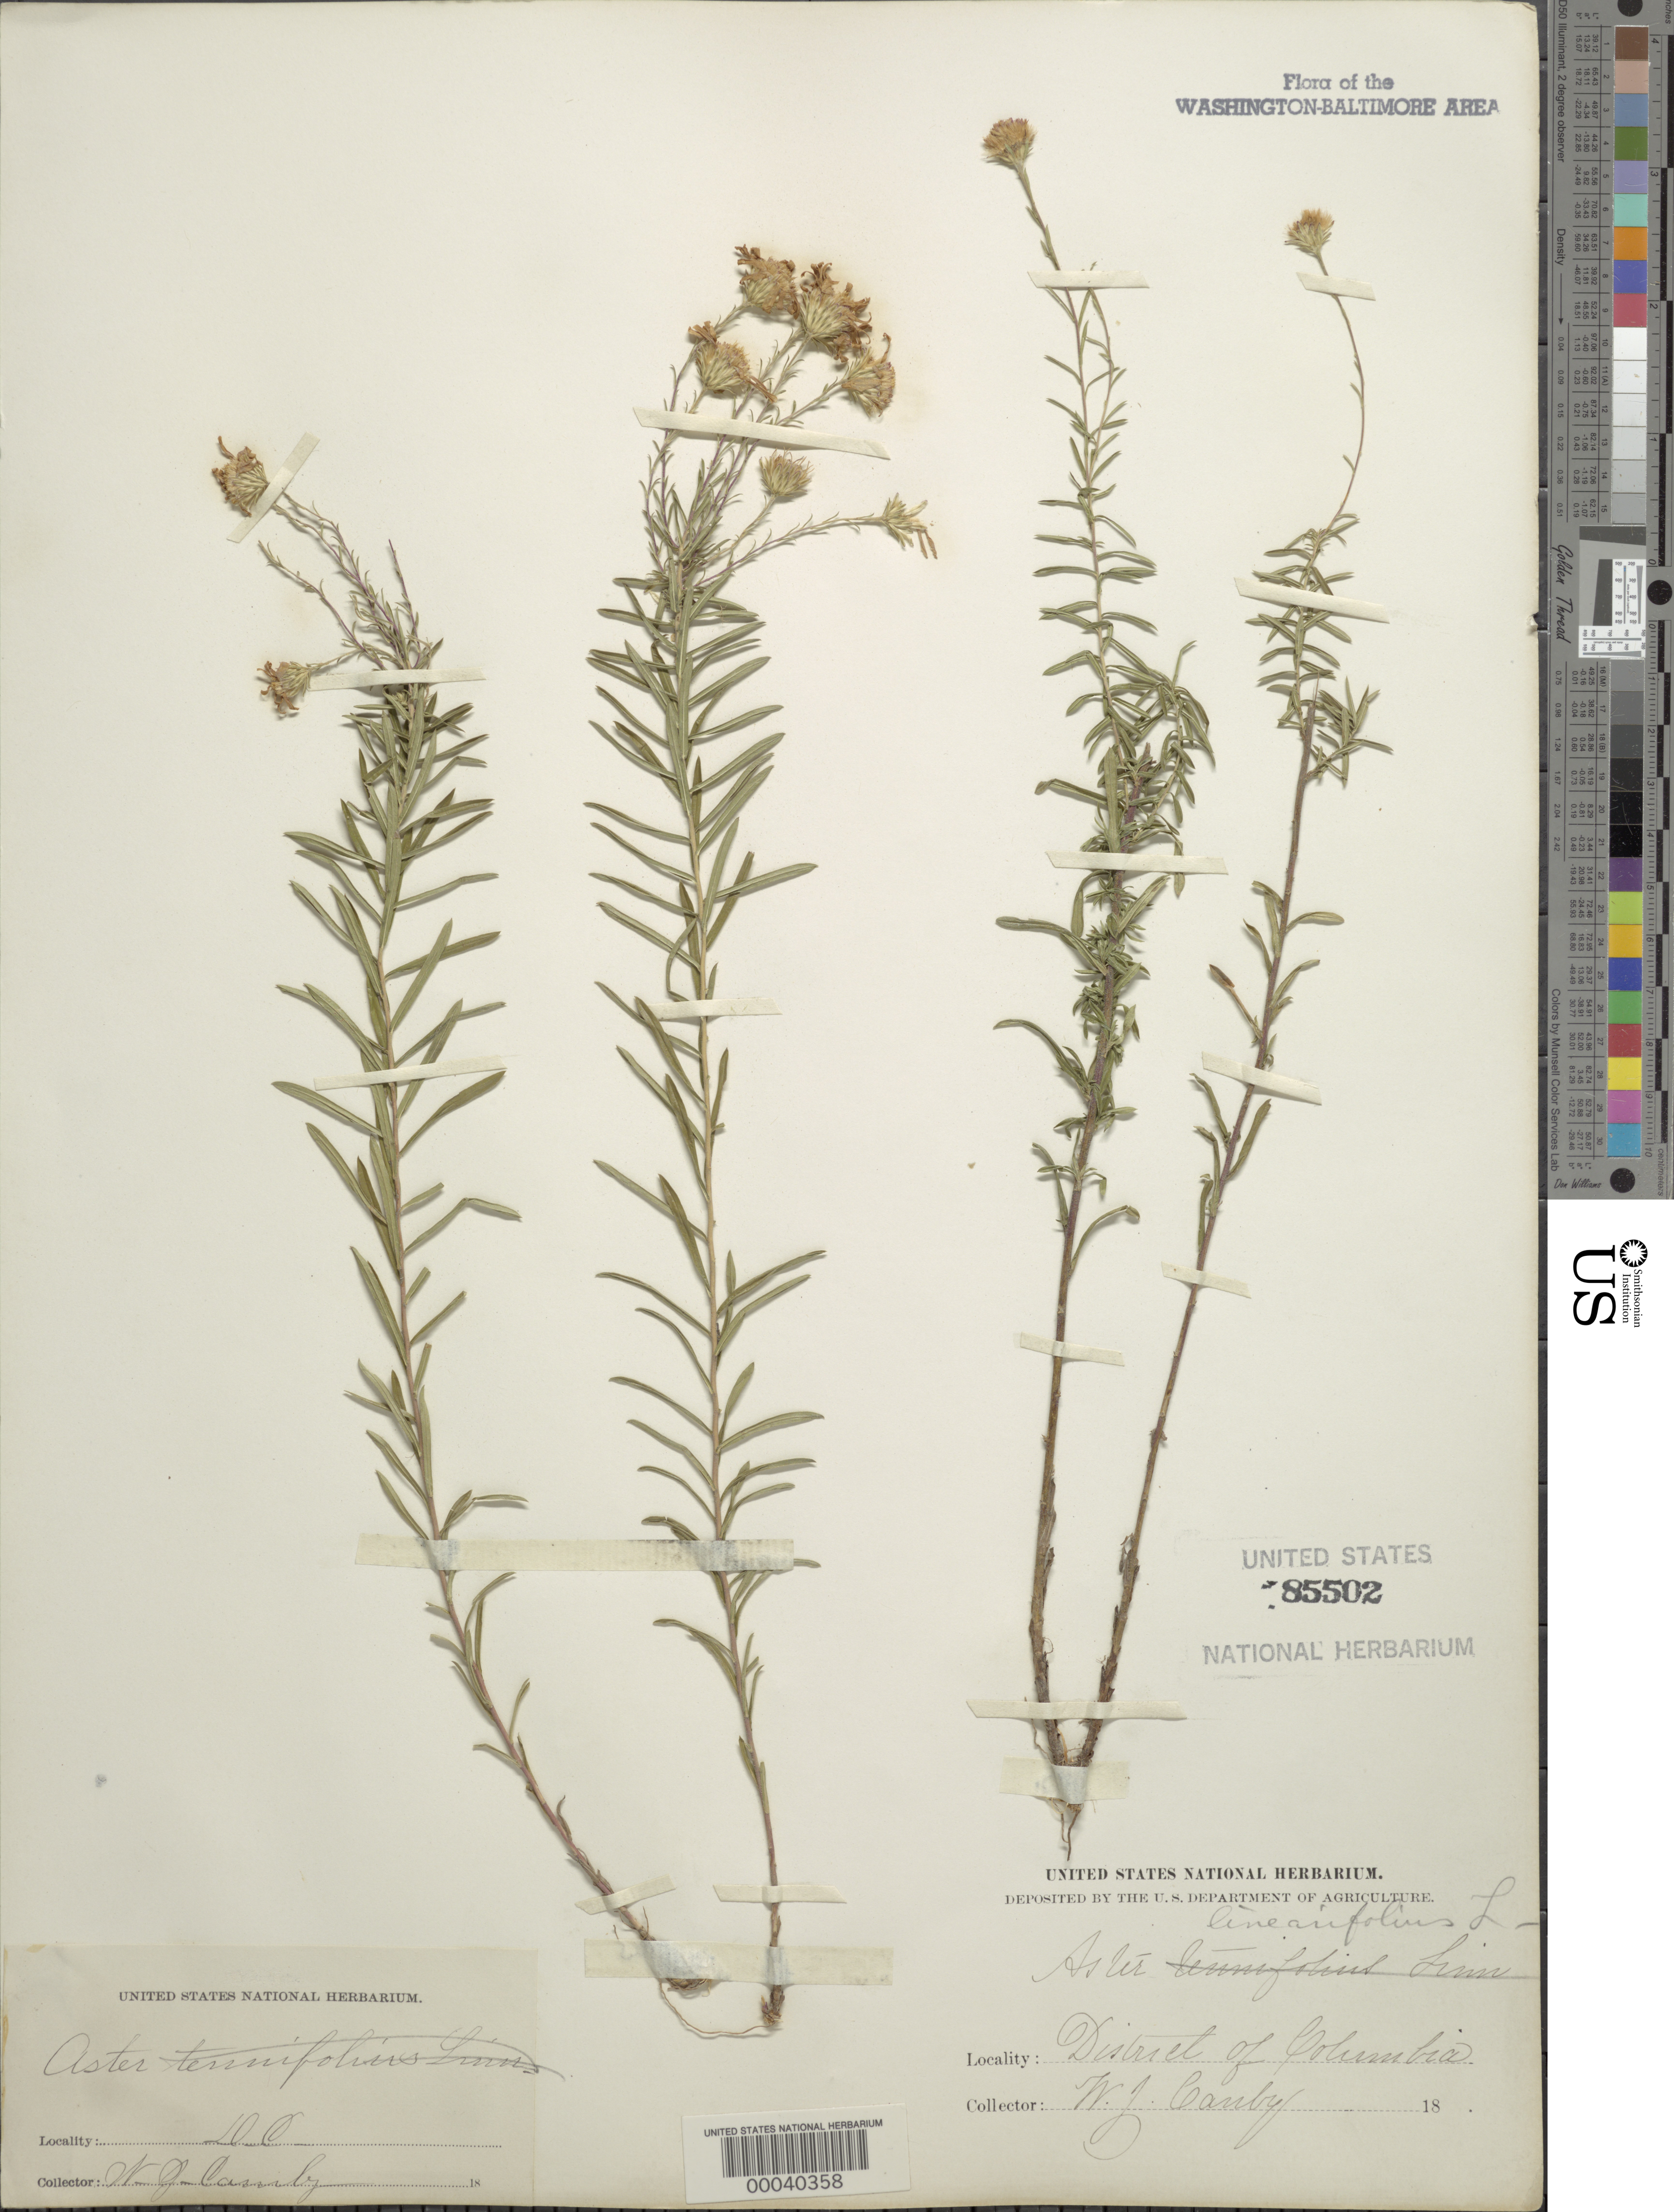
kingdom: Plantae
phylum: Tracheophyta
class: Magnoliopsida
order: Asterales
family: Asteraceae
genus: Ionactis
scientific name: Ionactis linariifolia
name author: (L.) Greene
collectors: W. Canby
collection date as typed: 18--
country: United States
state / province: District of Columbia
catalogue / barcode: US 85502